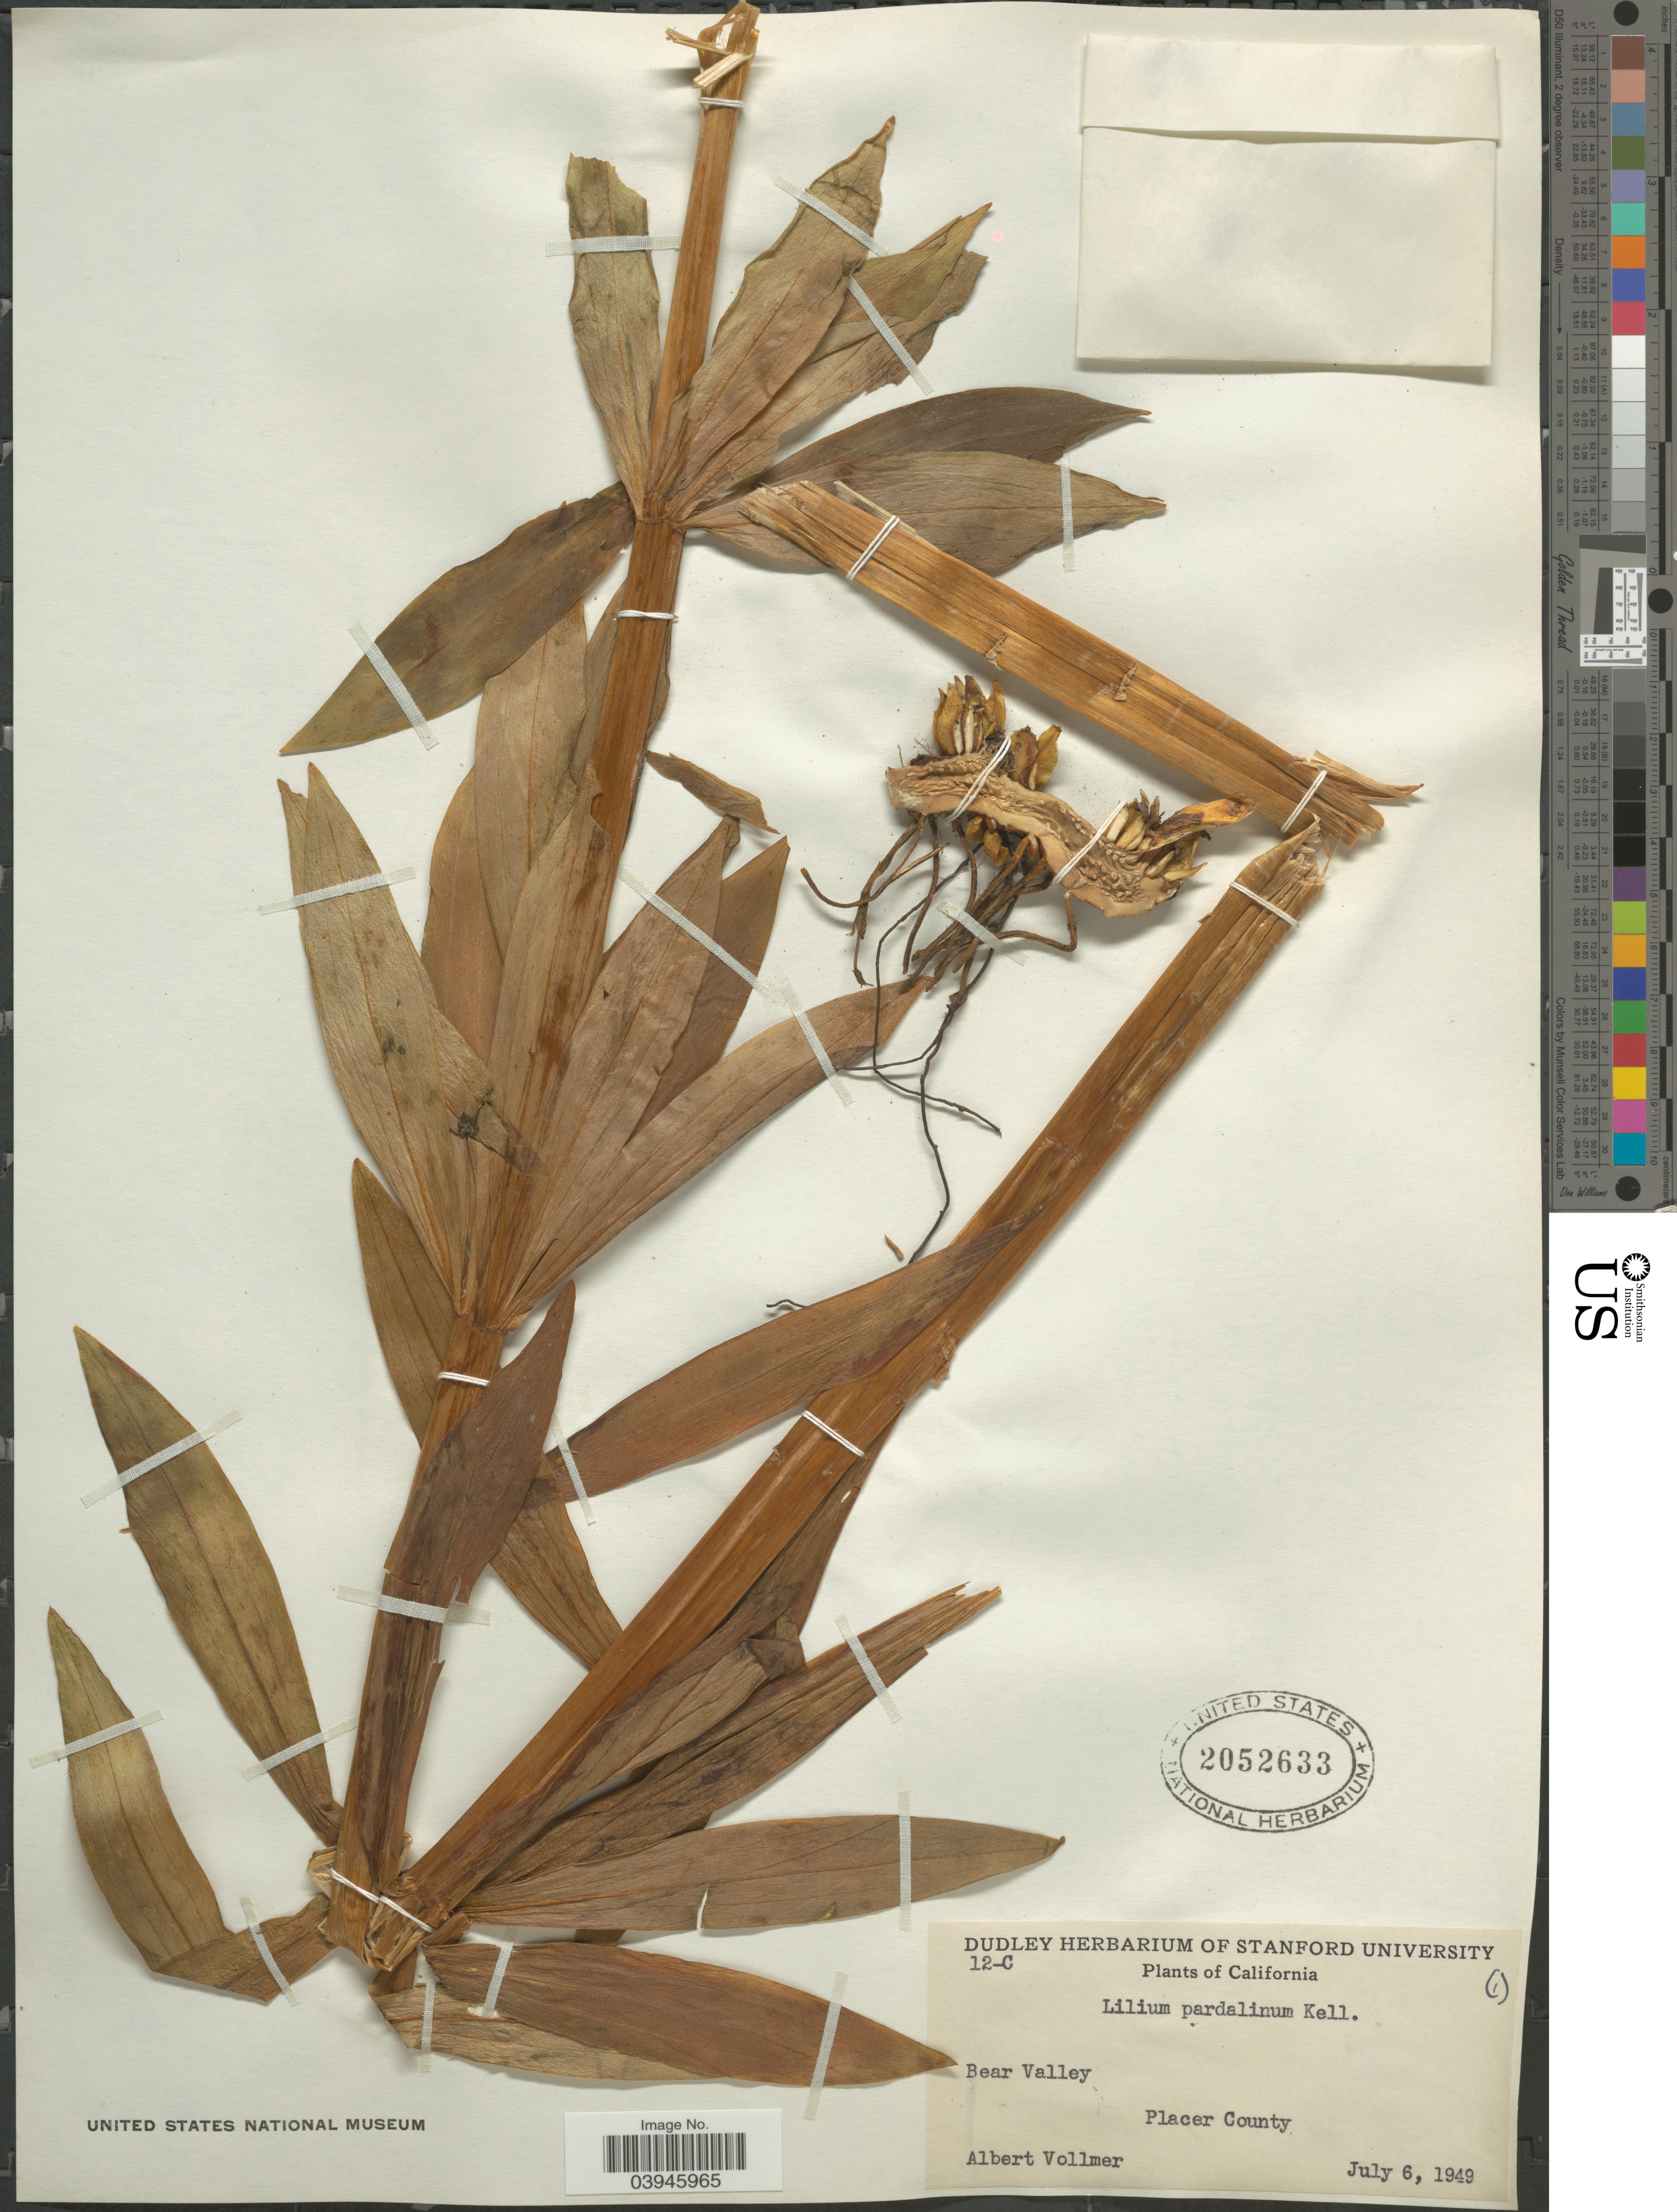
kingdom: Plantae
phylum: Tracheophyta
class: Liliopsida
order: Liliales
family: Liliaceae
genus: Lilium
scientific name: Lilium pardalinum subsp. pardalinum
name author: Kellogg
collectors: A. Vollmer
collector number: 12-C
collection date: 1949-07-06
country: United States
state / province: California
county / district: Placer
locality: Bear Valley. Placer County.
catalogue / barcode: US 2052633